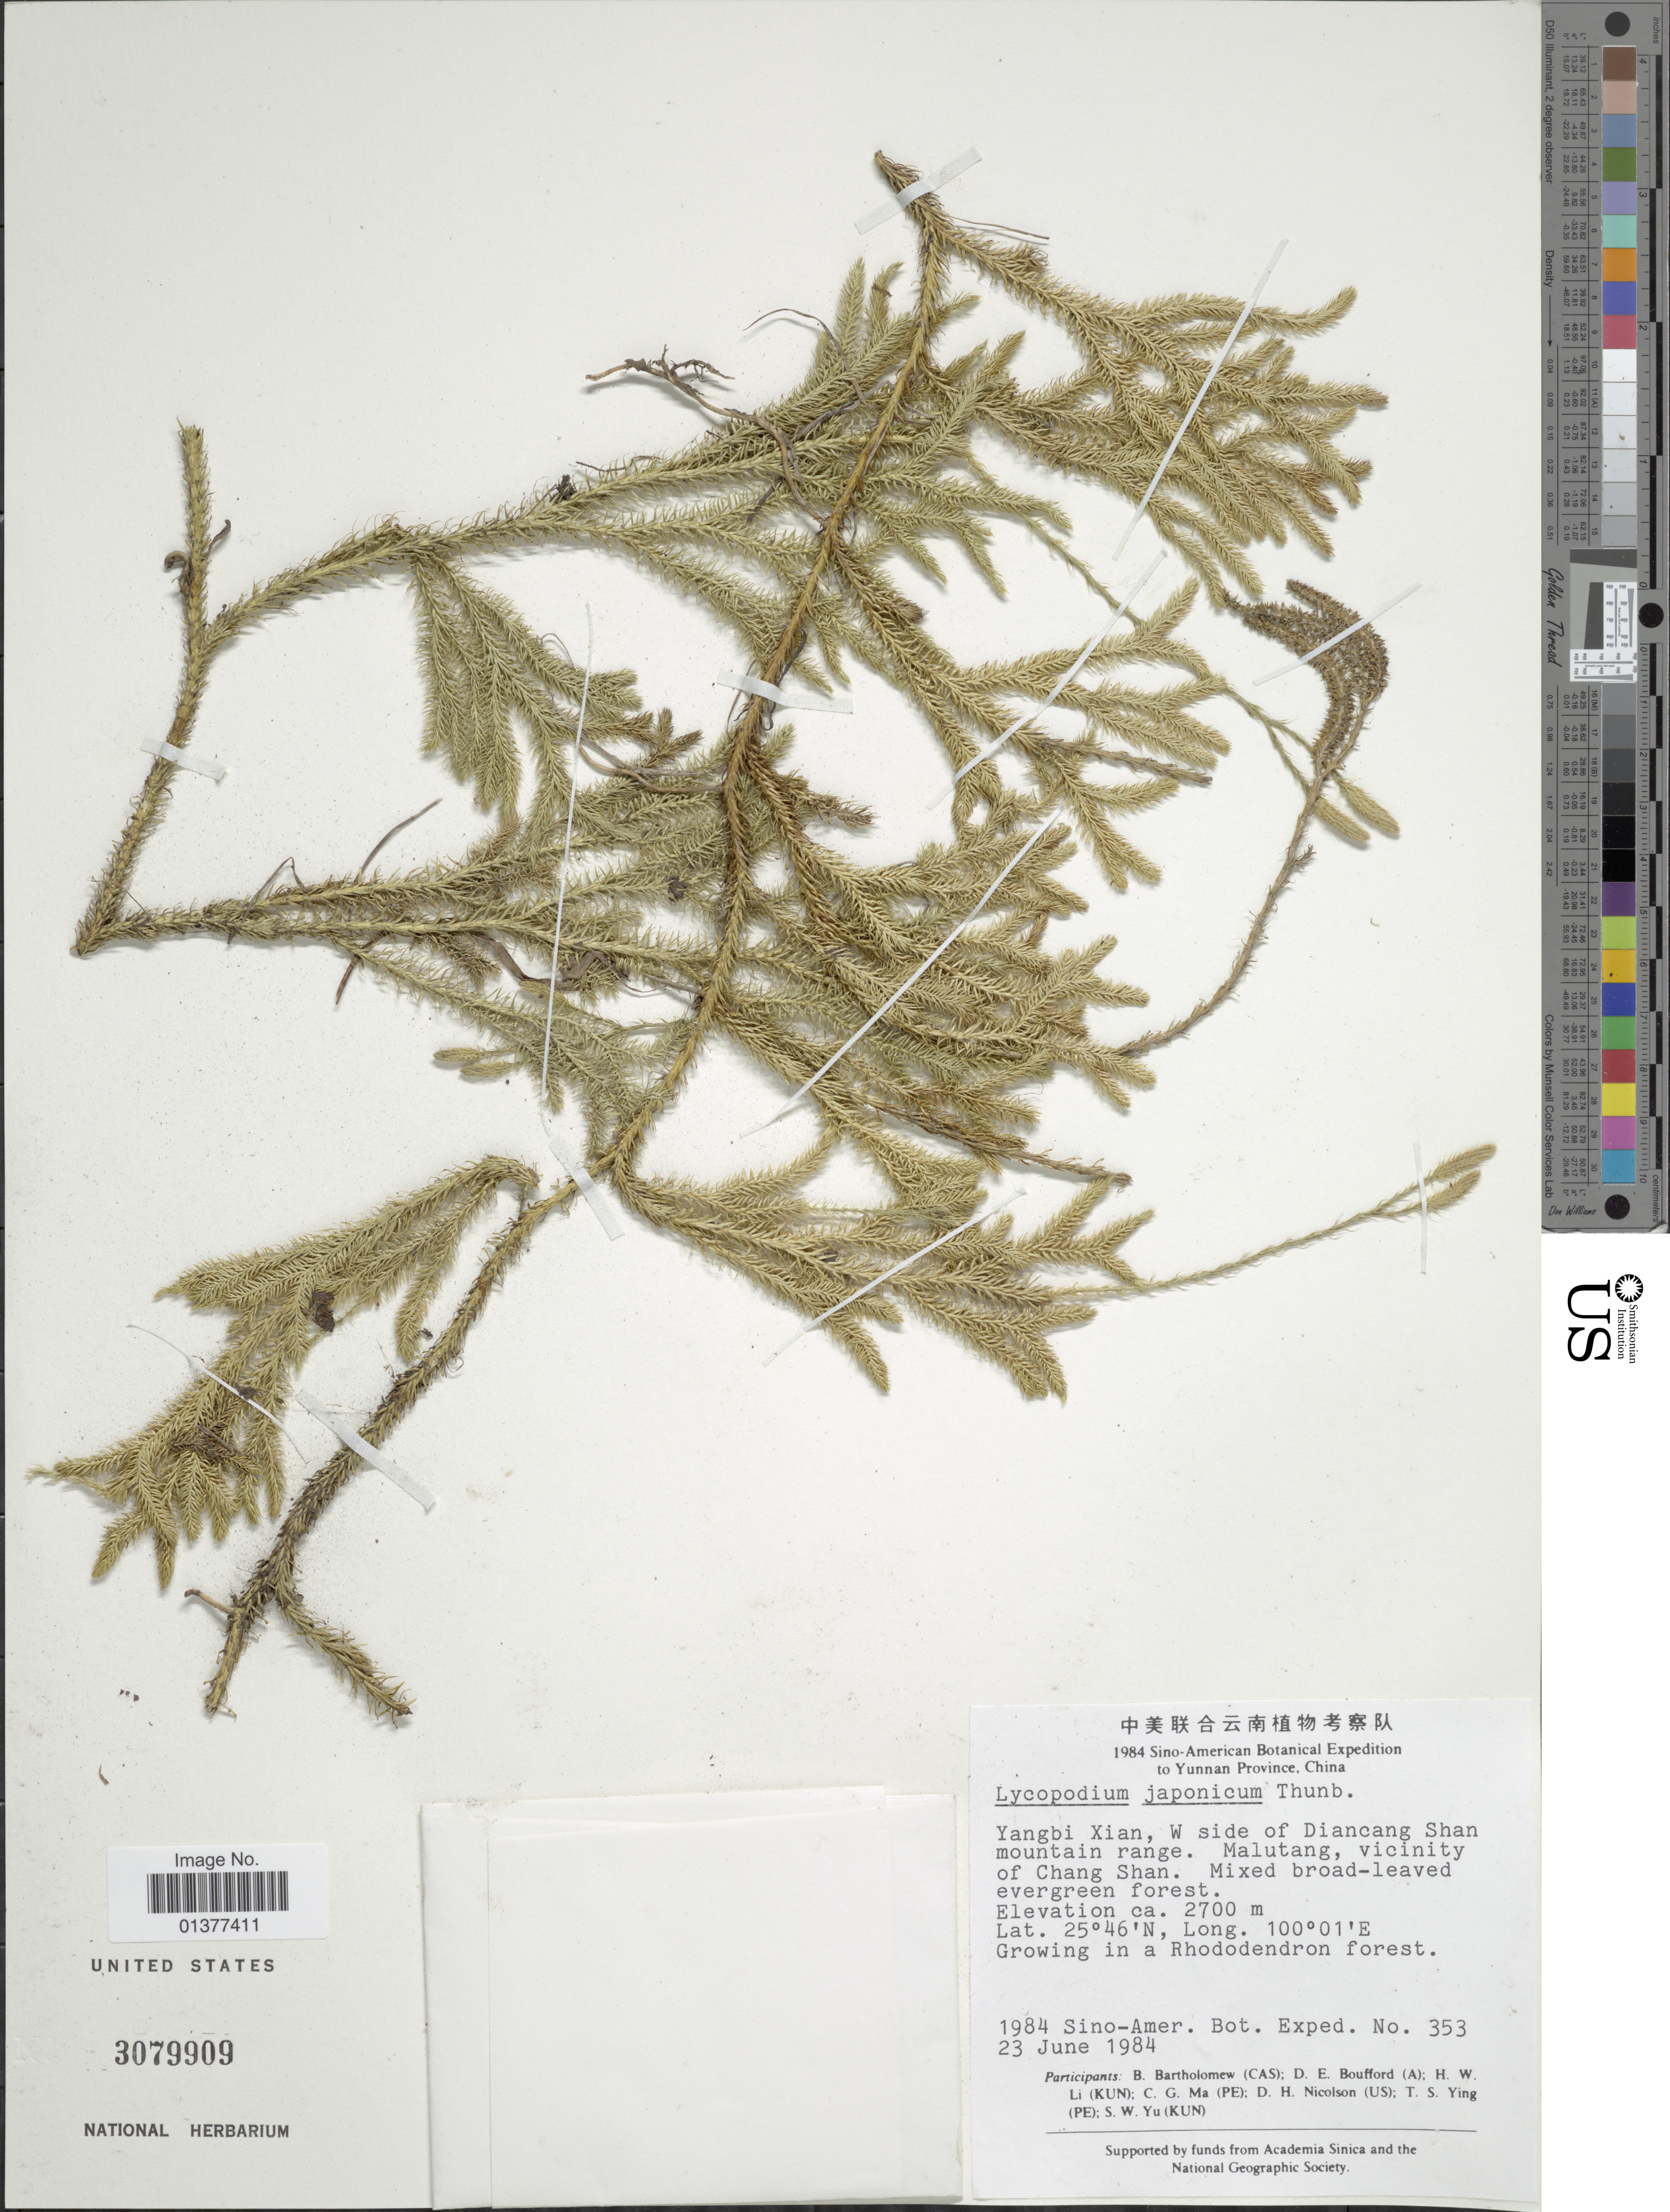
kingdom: Plantae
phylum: Tracheophyta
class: Lycopodiopsida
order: Lycopodiales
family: Lycopodiaceae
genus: Lycopodium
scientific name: Lycopodium japonicum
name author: Thunb.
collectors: Sino-Amer. Bot. Exped. 1984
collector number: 353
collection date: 1984-06-23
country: China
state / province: Yunnan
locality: Yangbi Xian, W side of Diancang Shan mountain range, Malutang, vicinity of Chang Shan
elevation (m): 2700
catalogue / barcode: US 3079909